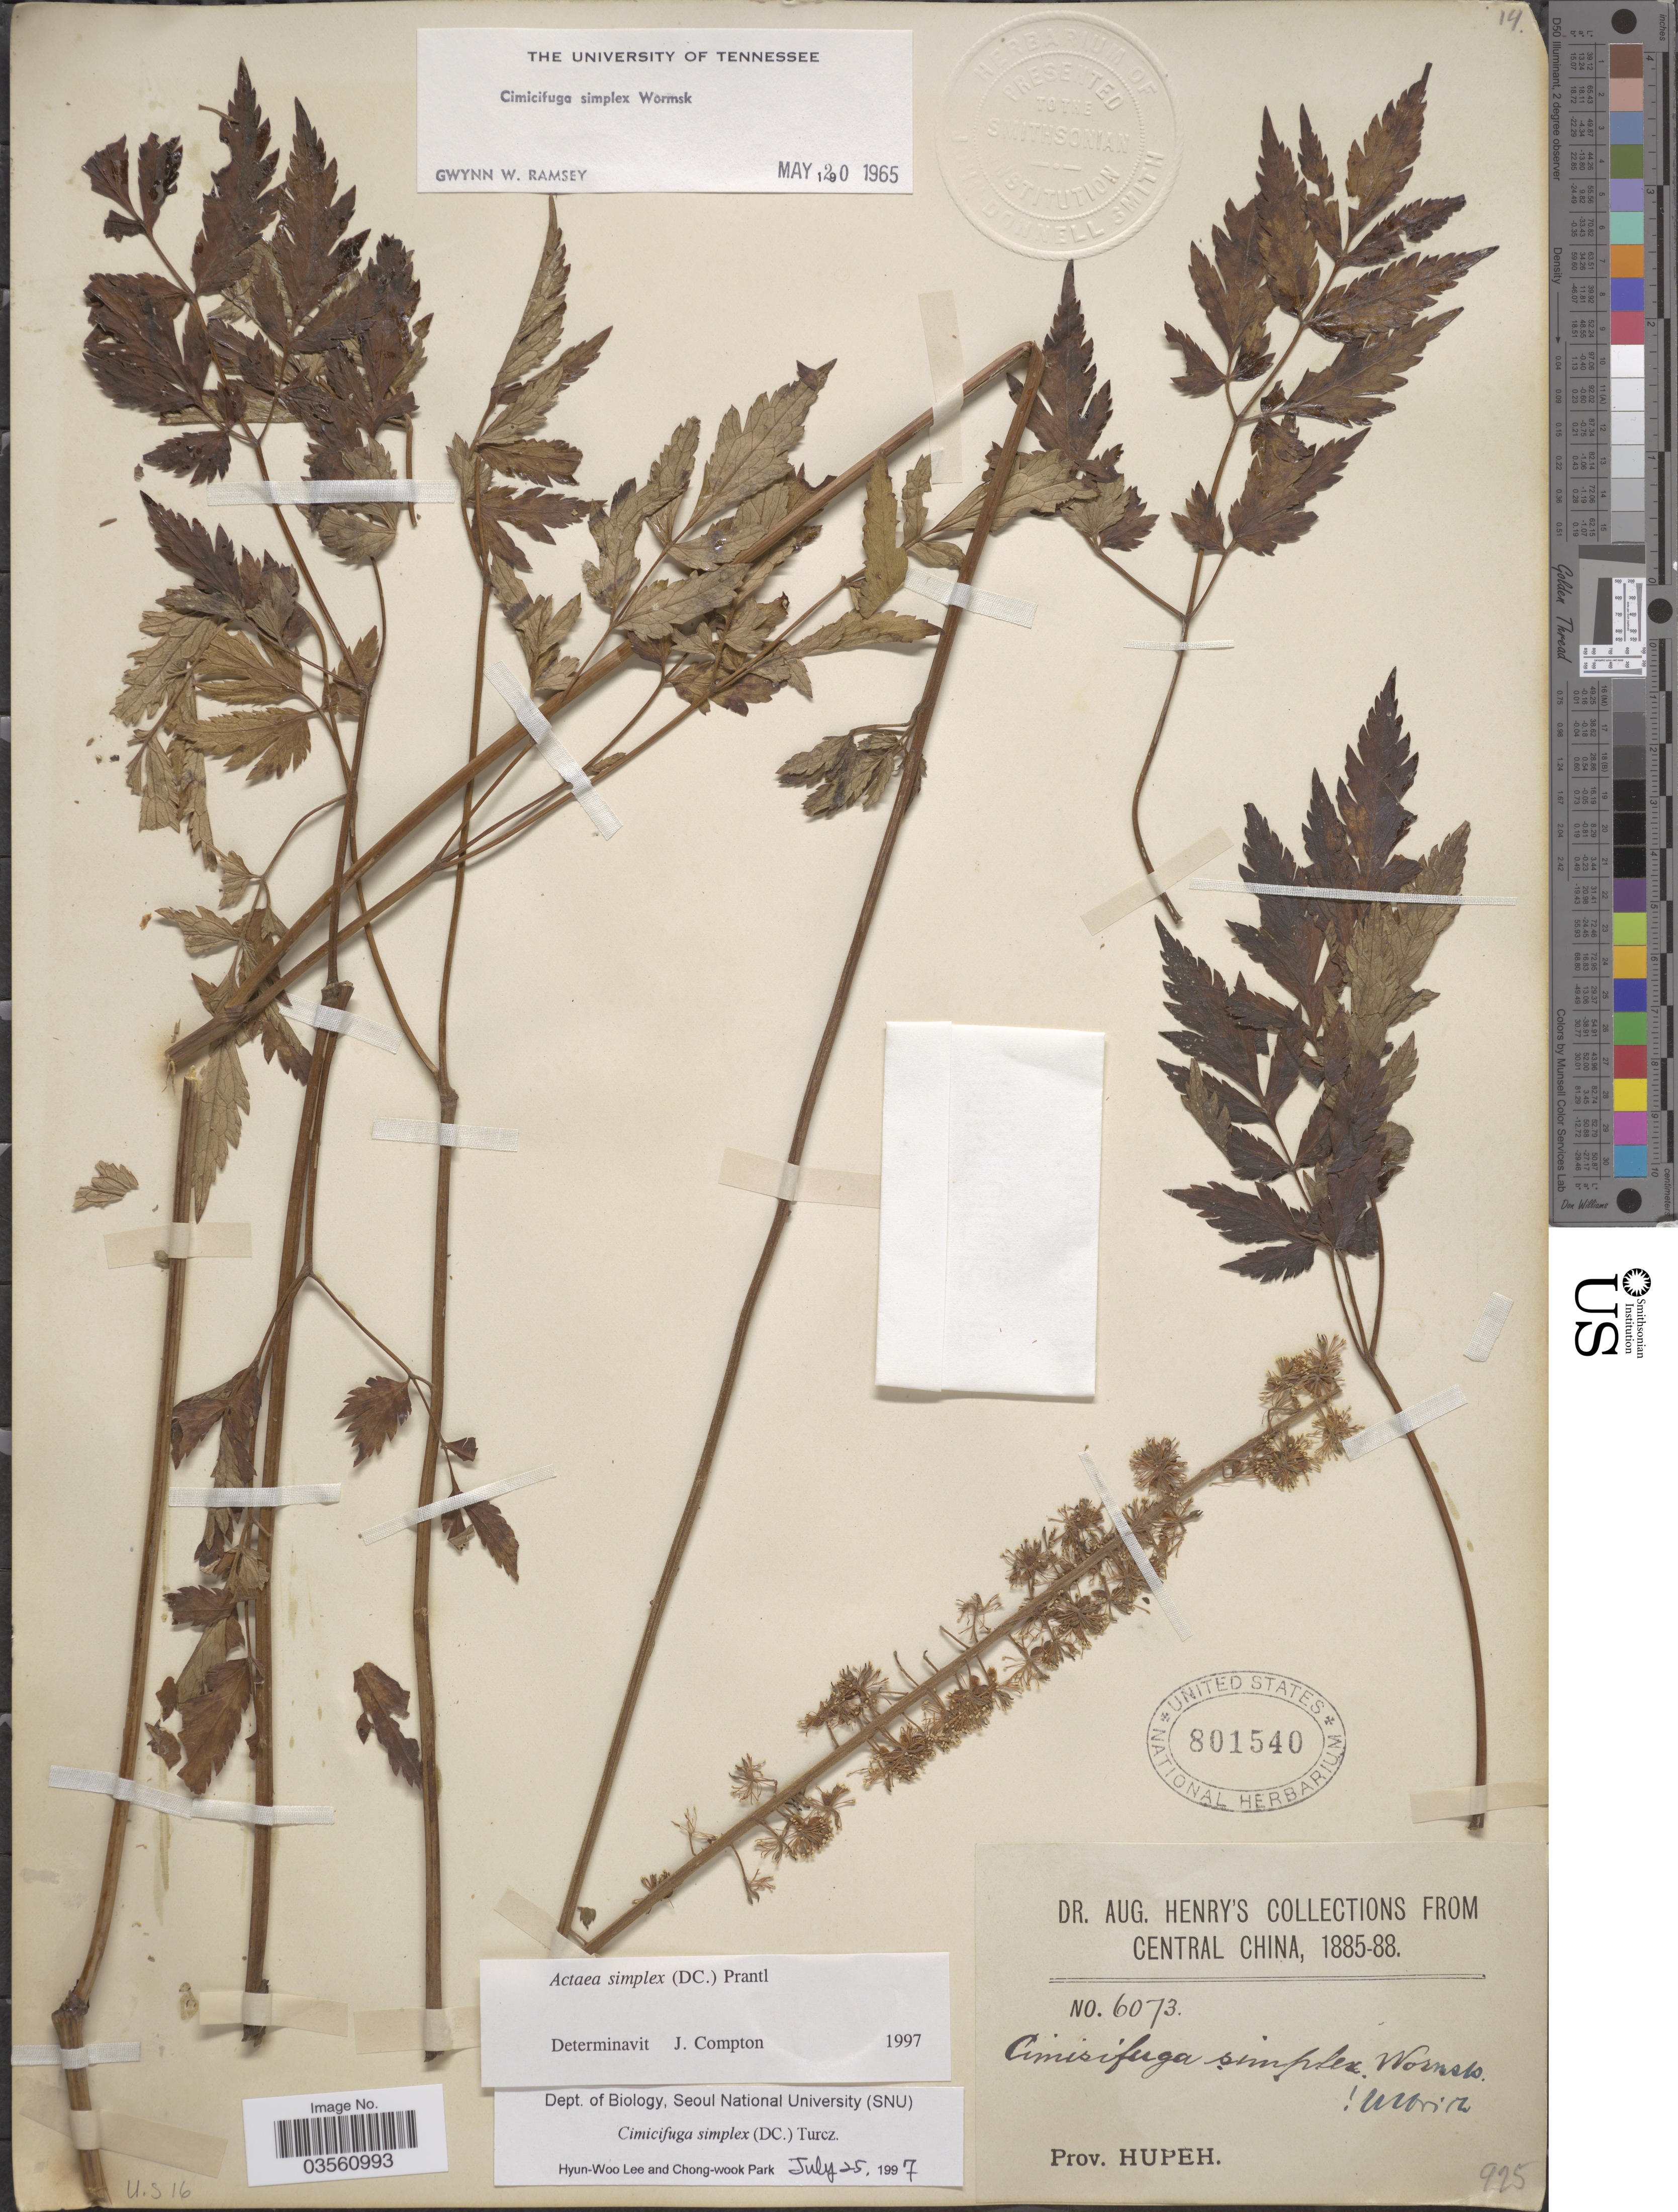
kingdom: Plantae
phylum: Tracheophyta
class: Magnoliopsida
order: Ranunculales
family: Ranunculaceae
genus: Actaea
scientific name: Actaea simplex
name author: (DC.) Wormsk. ex Prantl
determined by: Compton, J. A.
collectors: A. Henry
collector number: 6073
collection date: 1885/1888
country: China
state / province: Hubei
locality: Central China. Prov. Hupeh.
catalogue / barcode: US 801540